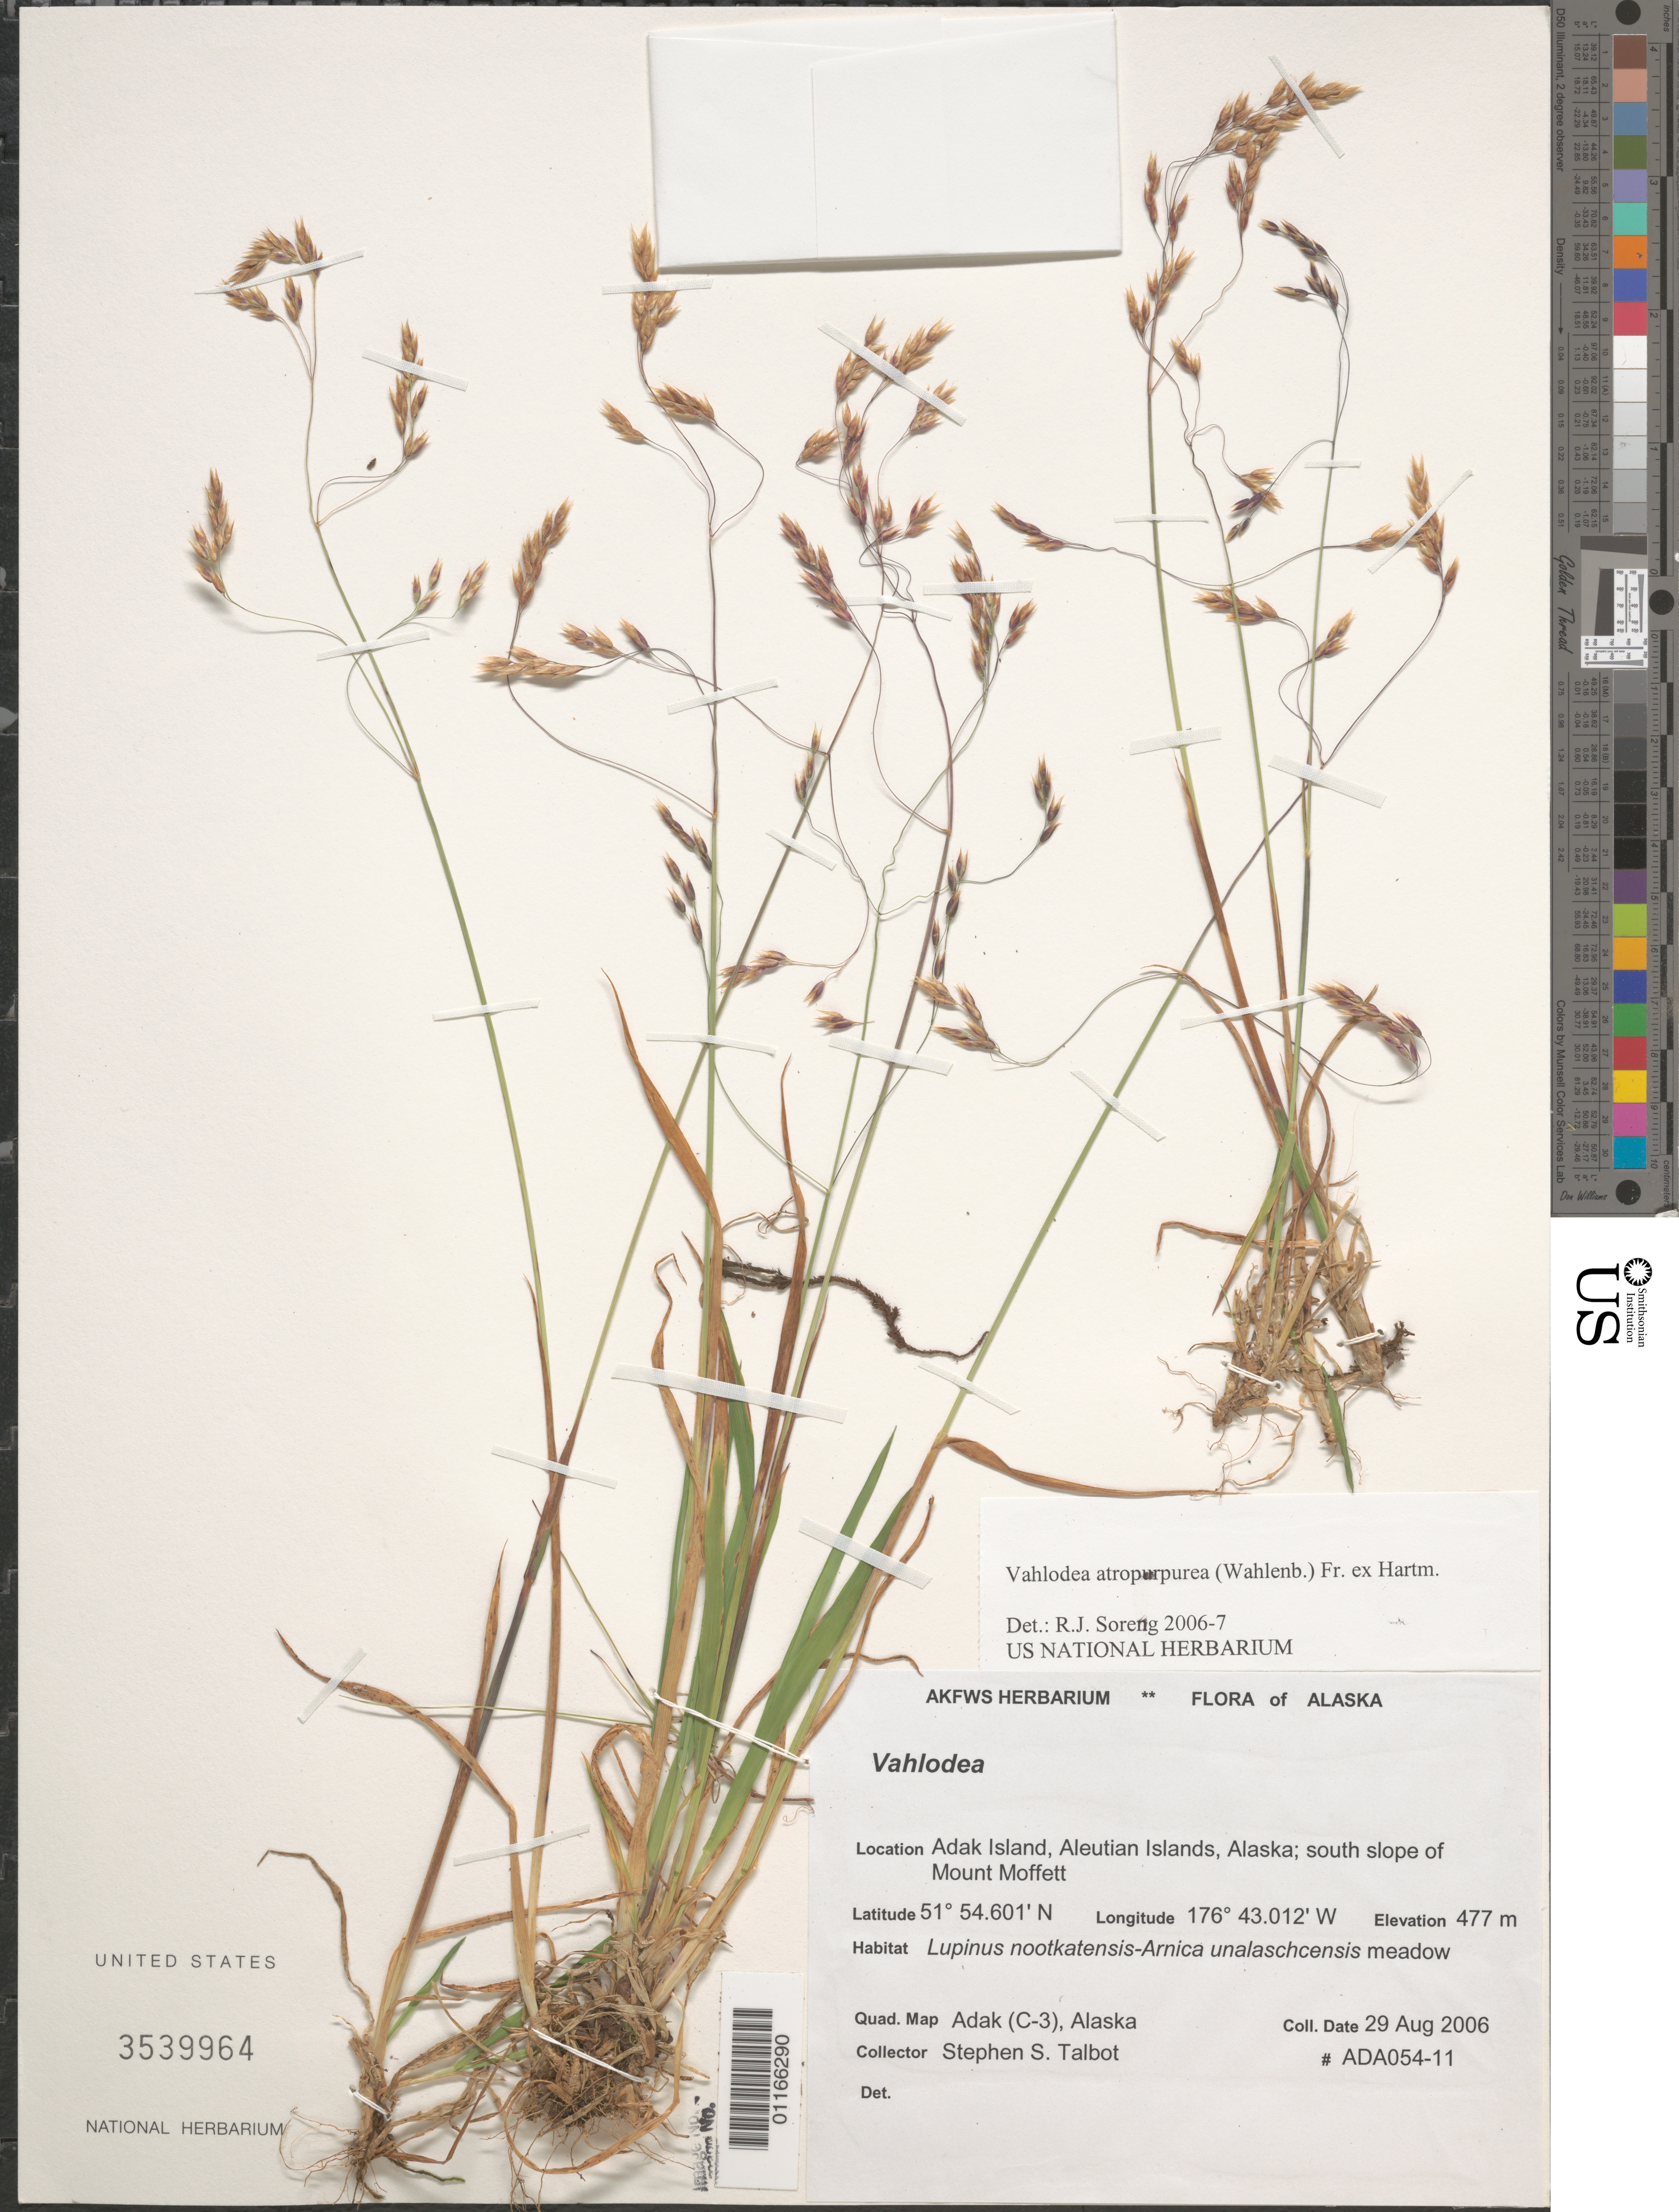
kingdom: Plantae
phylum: Tracheophyta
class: Liliopsida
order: Poales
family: Poaceae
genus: Vahlodea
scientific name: Vahlodea atropurpurea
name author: (Wahlenb.) Fr. ex Hartm.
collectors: S. S. Talbot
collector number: ADA054-11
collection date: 2006-08-29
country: United States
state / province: Alaska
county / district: Aleutian Islands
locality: Adak Island; south slope of Mount Moffett. Quad. Map: Adak (C-3)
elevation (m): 477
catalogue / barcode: US 3539964